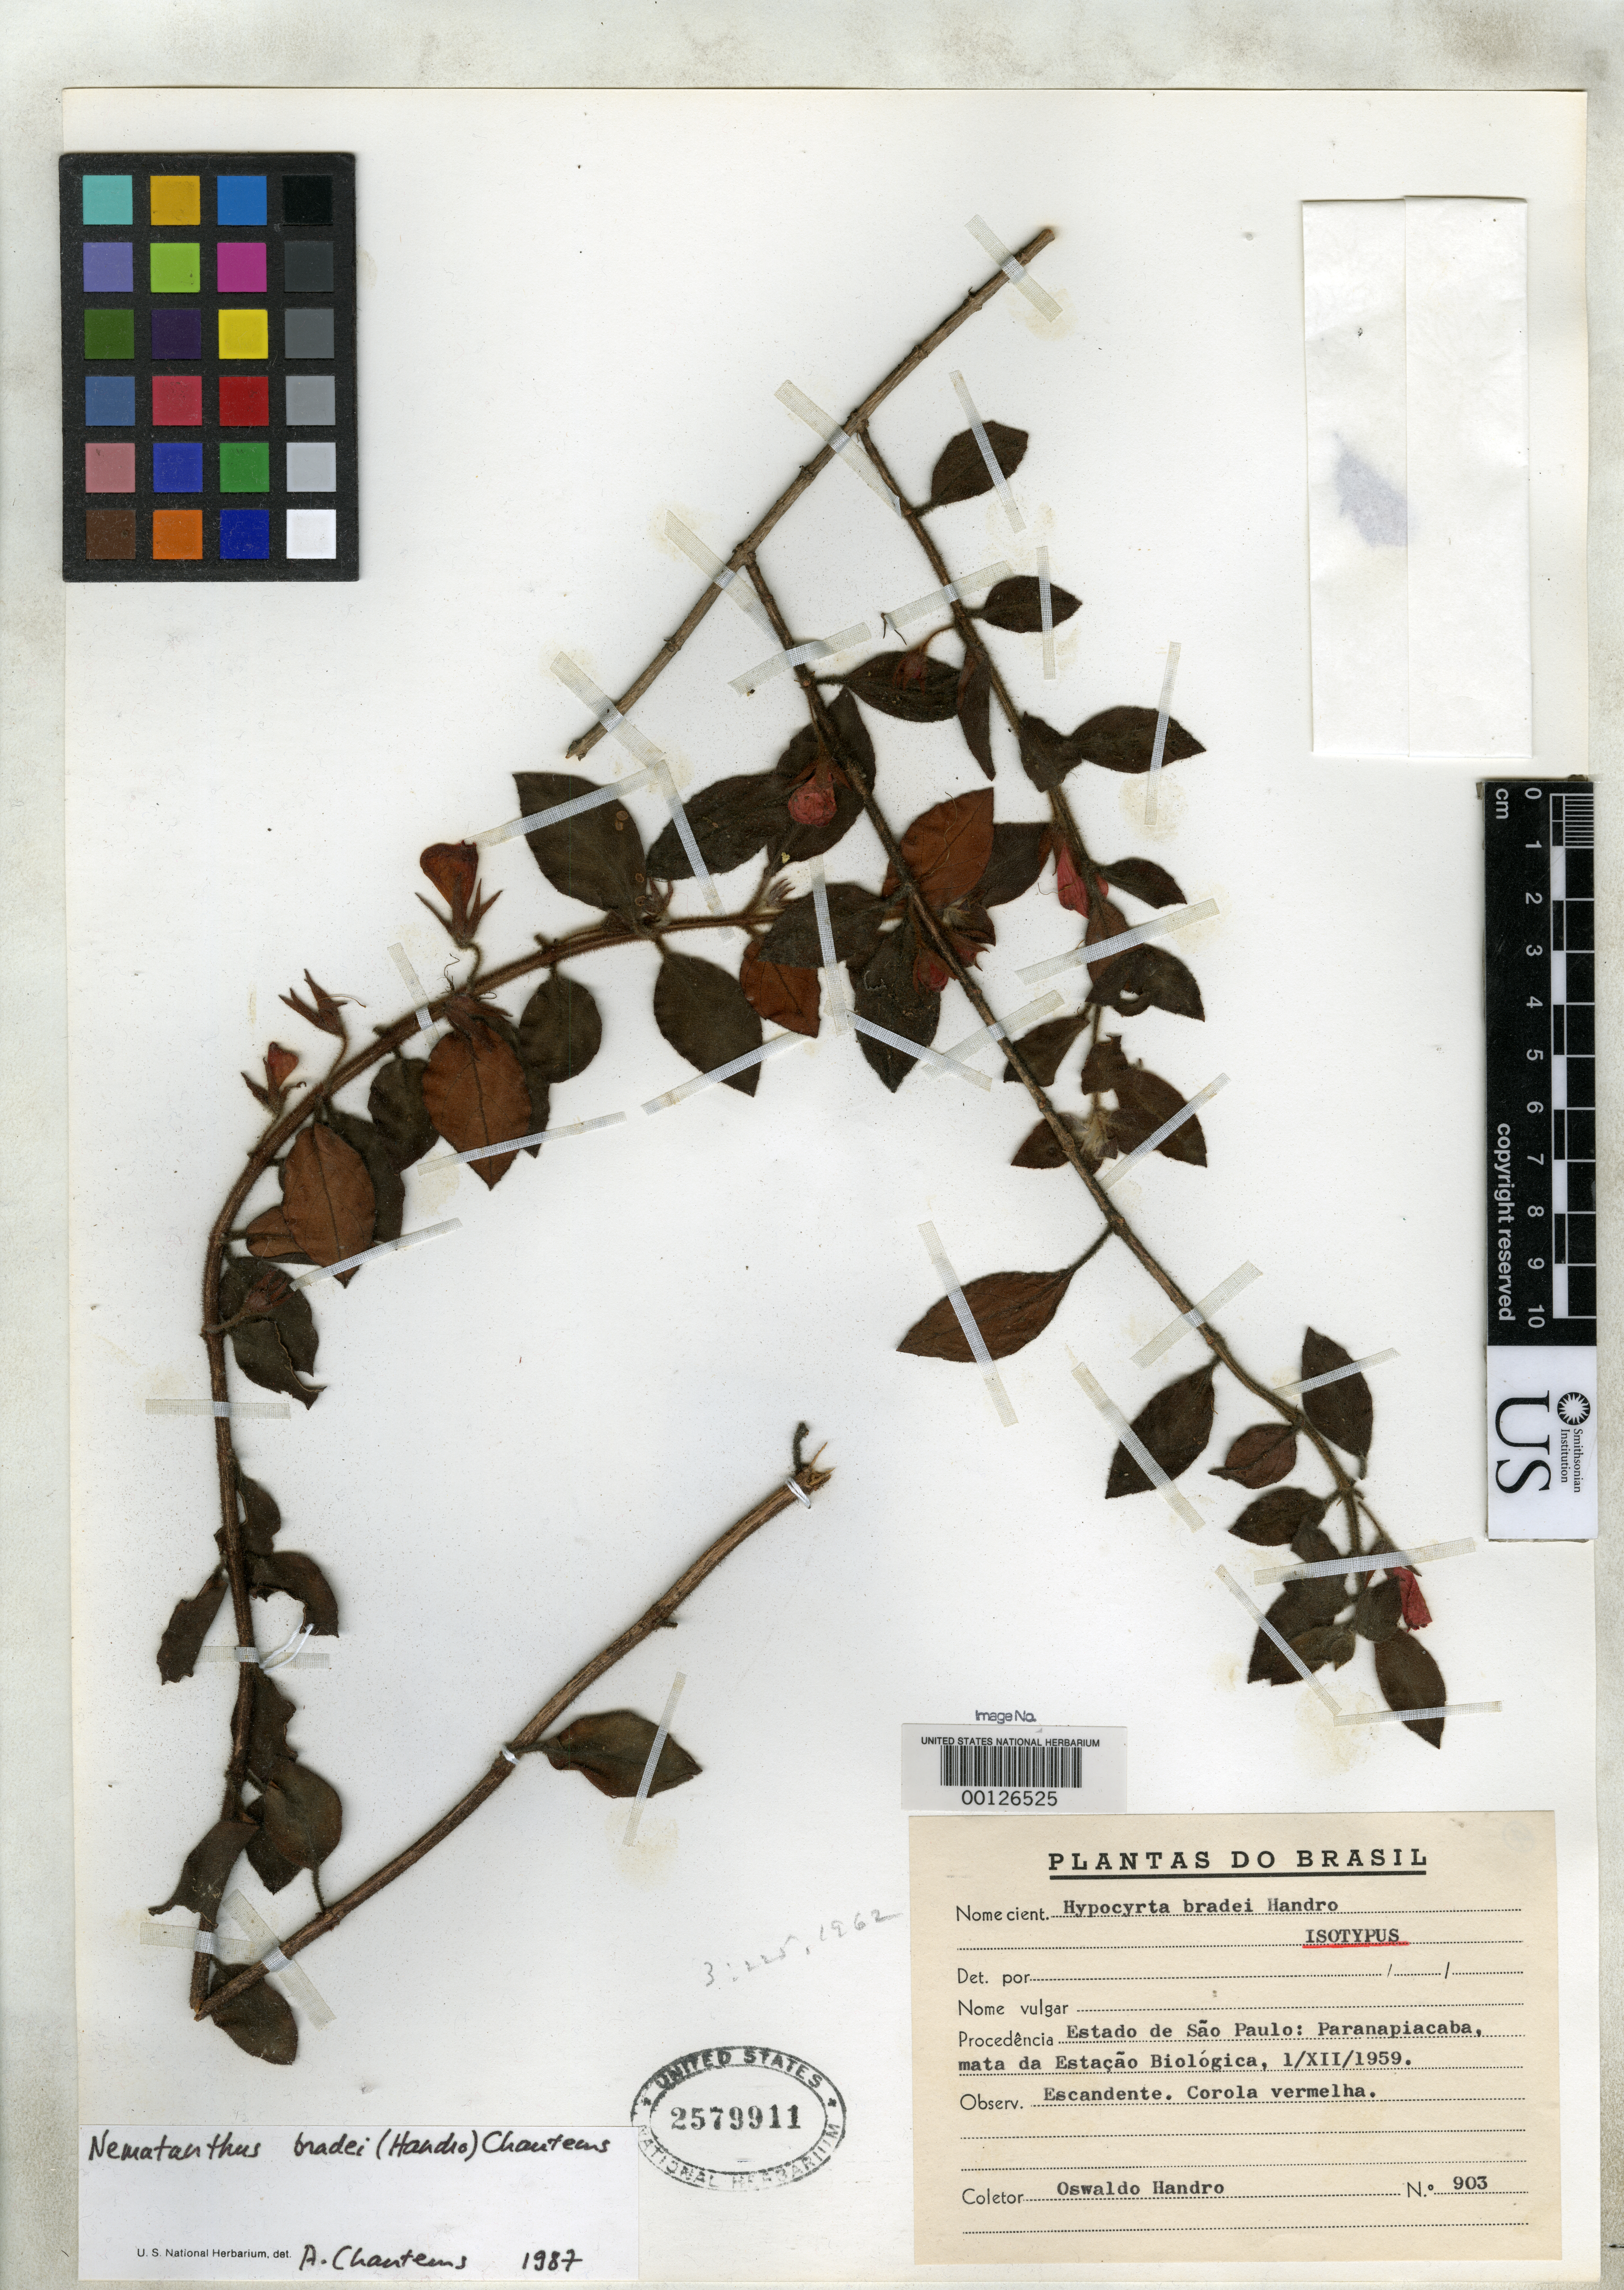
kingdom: Plantae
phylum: Tracheophyta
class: Magnoliopsida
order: Lamiales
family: Gesneriaceae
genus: Hypocyrta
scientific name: Hypocyrta bradei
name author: Handro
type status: Isotype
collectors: O. Handro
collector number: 903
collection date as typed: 01 Dec 1959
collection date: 1959-12-01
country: Brazil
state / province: São Paulo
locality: Paranapiacaba.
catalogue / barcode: US 2579911